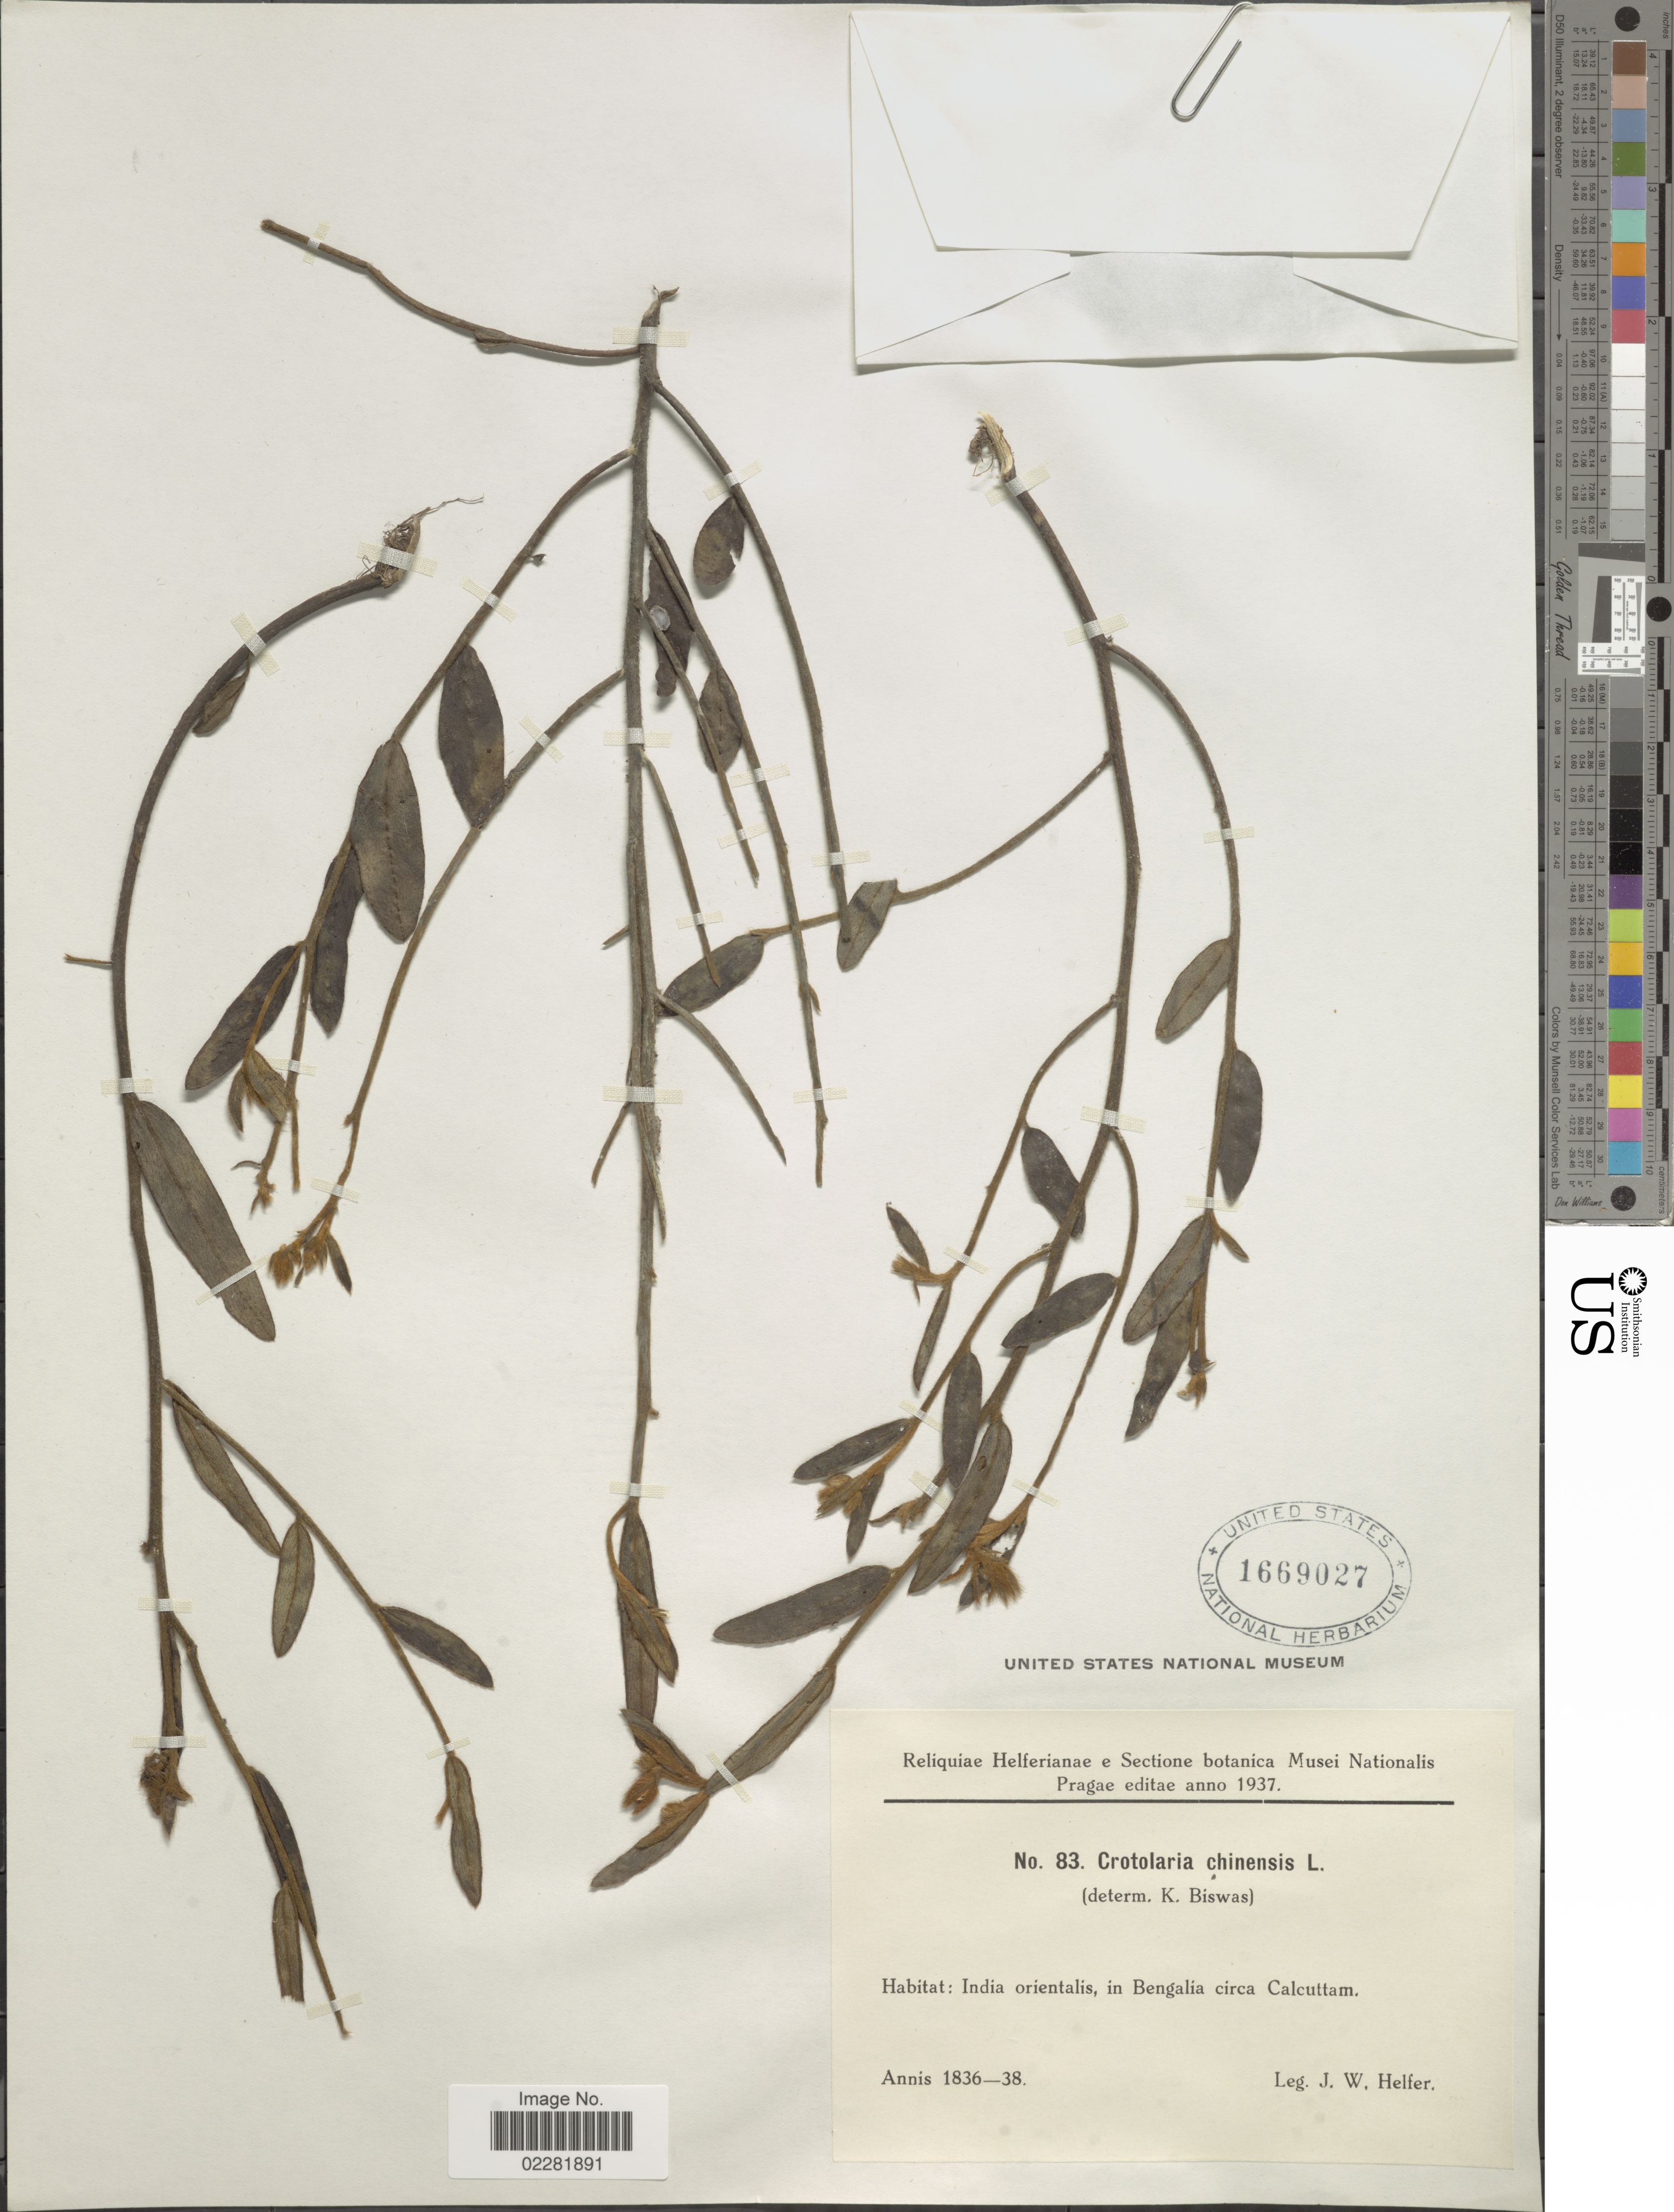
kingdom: Plantae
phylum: Tracheophyta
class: Magnoliopsida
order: Fabales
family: Fabaceae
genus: Crotalaria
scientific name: Crotalaria chinensis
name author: L.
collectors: J. W. Helfer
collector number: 83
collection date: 1836/1838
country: India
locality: Bengalia circa Calcuttam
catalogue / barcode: US 1669027